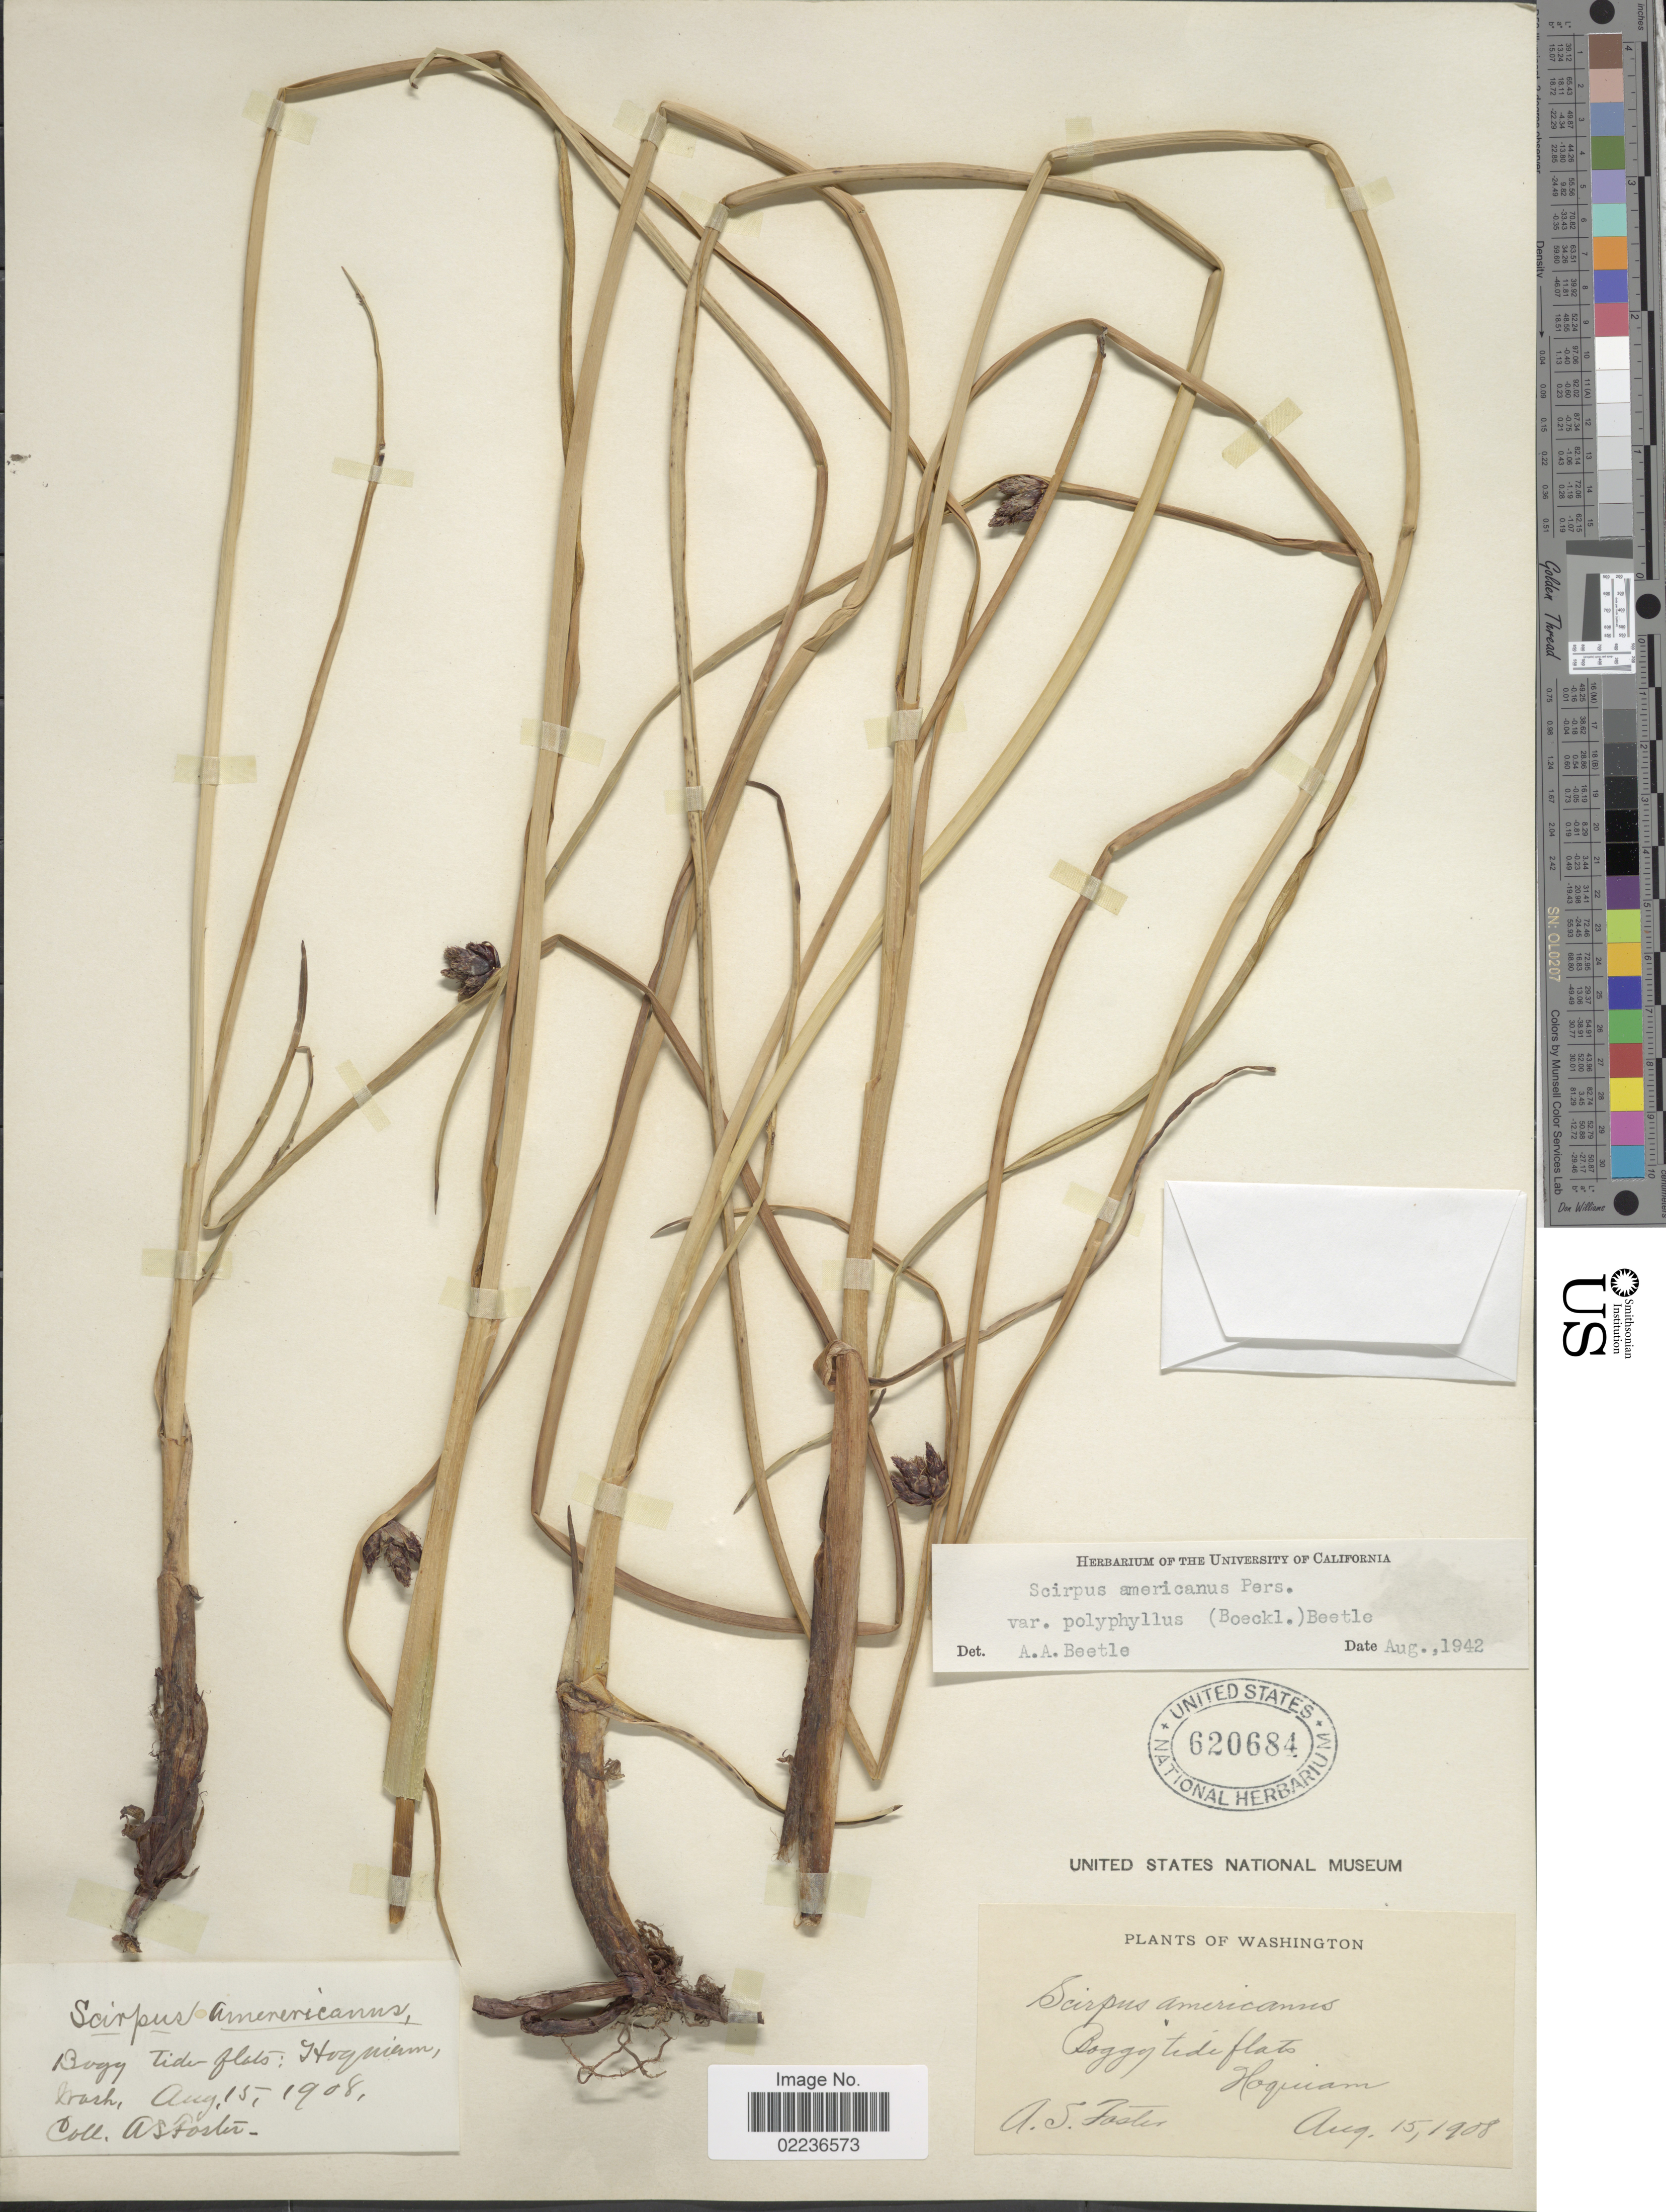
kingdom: Plantae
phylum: Tracheophyta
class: Liliopsida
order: Poales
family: Cyperaceae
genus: Schoenoplectus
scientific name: Schoenoplectus pungens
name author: (Vahl) Palla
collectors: A. S. Foster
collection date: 1908-08-15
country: United States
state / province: Washington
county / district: Grays Harbor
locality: Boggy Tide flats, Hoquiam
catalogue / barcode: US 620684